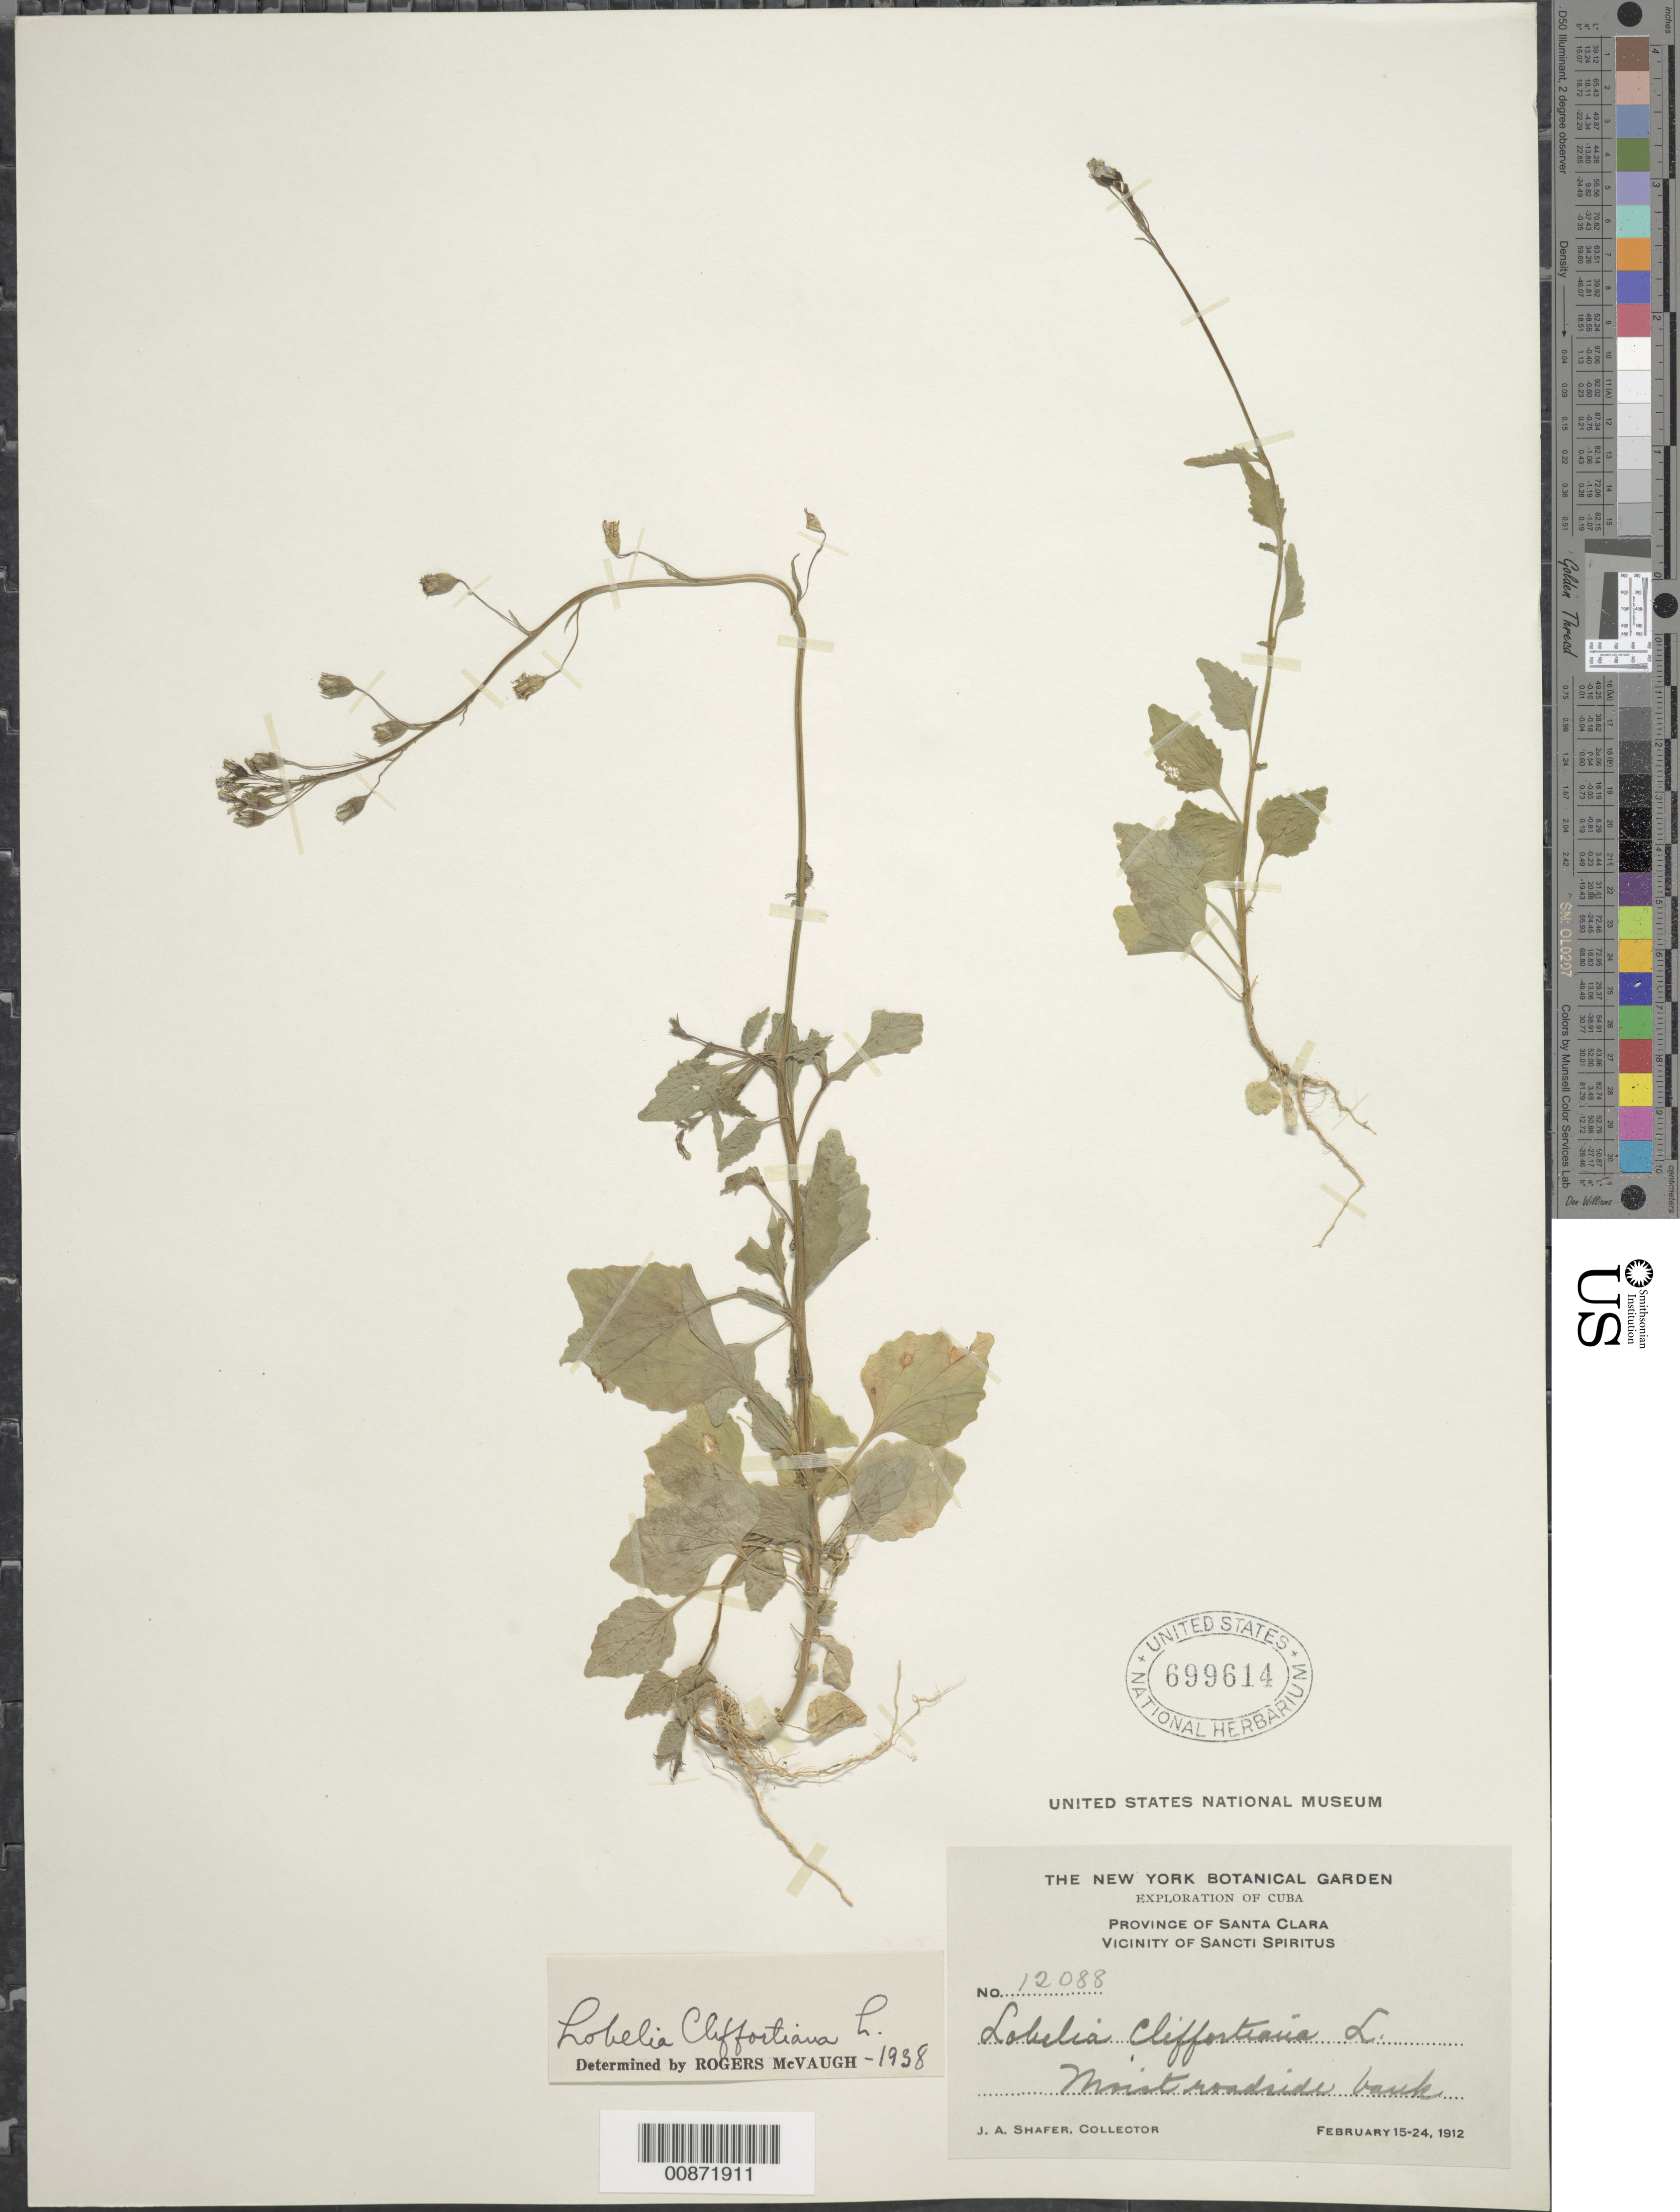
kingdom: Plantae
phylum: Tracheophyta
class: Magnoliopsida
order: Asterales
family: Campanulaceae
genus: Lobelia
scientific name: Lobelia cliffortiana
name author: L.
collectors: J. A. Shafer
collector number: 12088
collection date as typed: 15 Feb 1912 to 24 Feb 1912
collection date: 1912-02-15/1912-02-24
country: Cuba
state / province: Las Villas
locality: Vicinity of Sancti Spiritus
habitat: Moist roadside bank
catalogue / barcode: US 699614